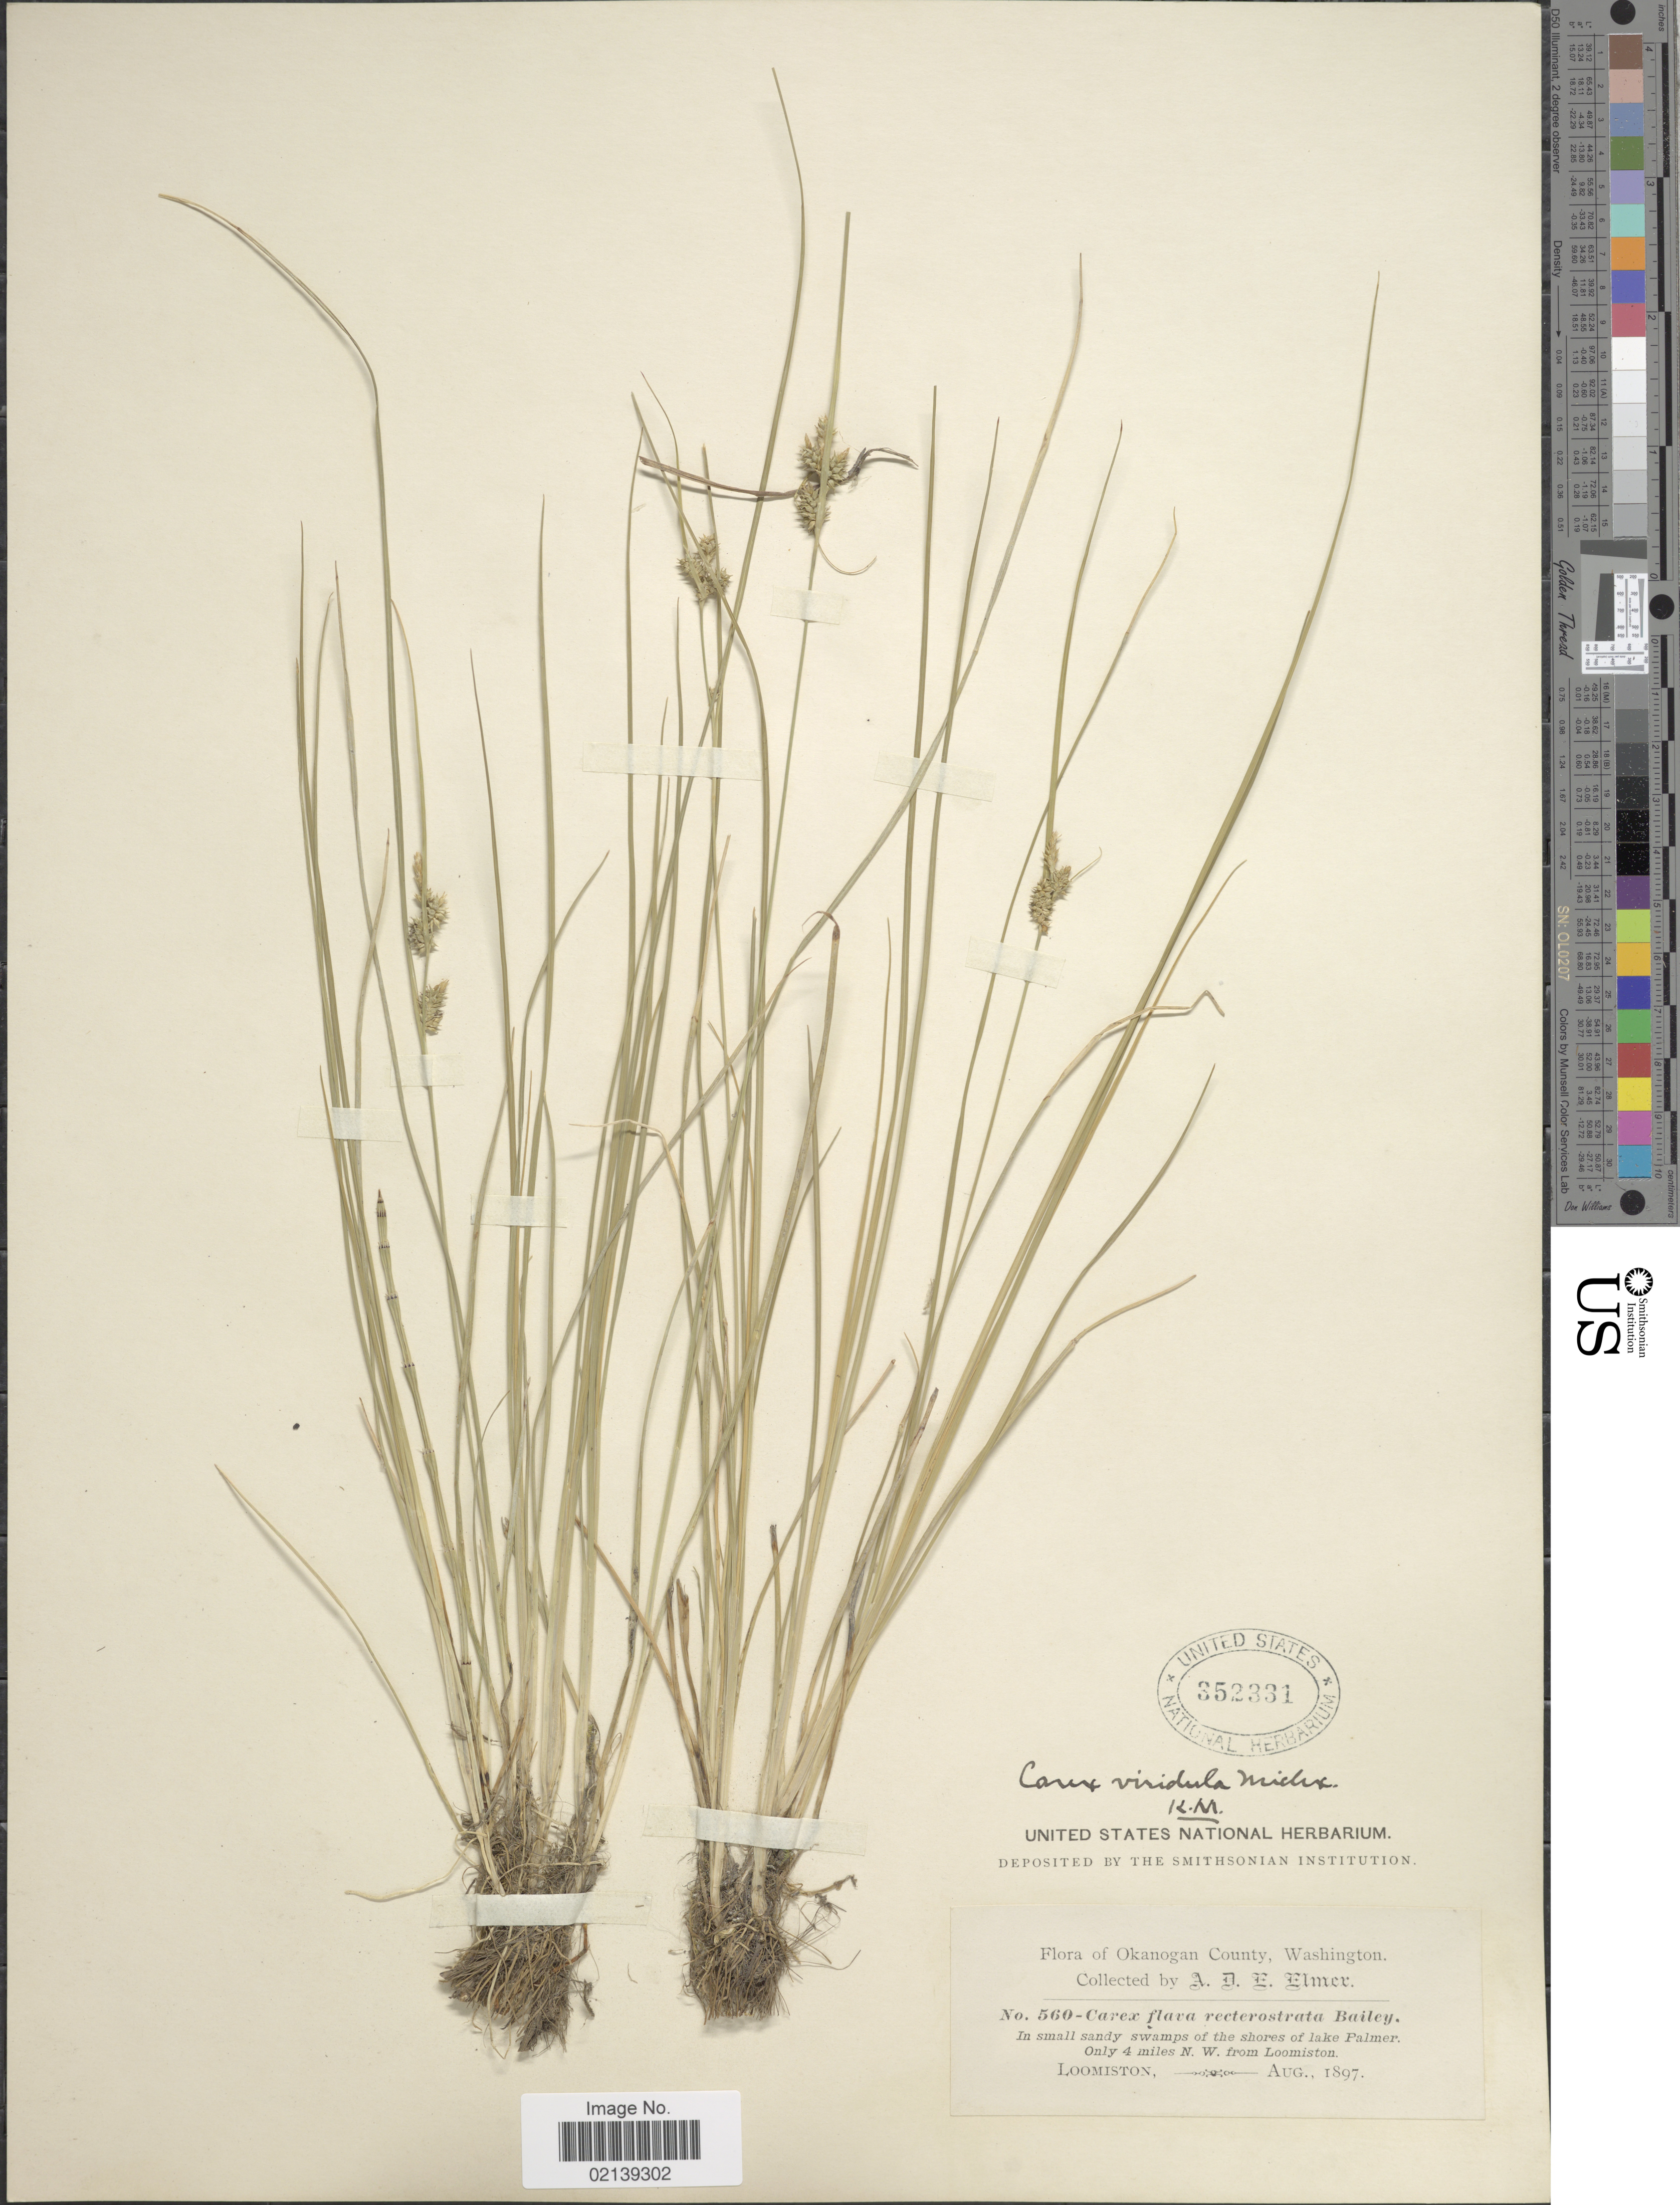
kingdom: Plantae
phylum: Tracheophyta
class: Liliopsida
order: Poales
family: Cyperaceae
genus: Carex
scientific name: Carex oederi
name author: Retz.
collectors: A. D. E. Elmer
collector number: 560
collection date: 1897-08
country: United States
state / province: Washington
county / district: Okanogan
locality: Okanogan County, in small sandy swamps of the shores of lake Palmer, only 4 miles N.W. from Loomiston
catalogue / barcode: US 352331